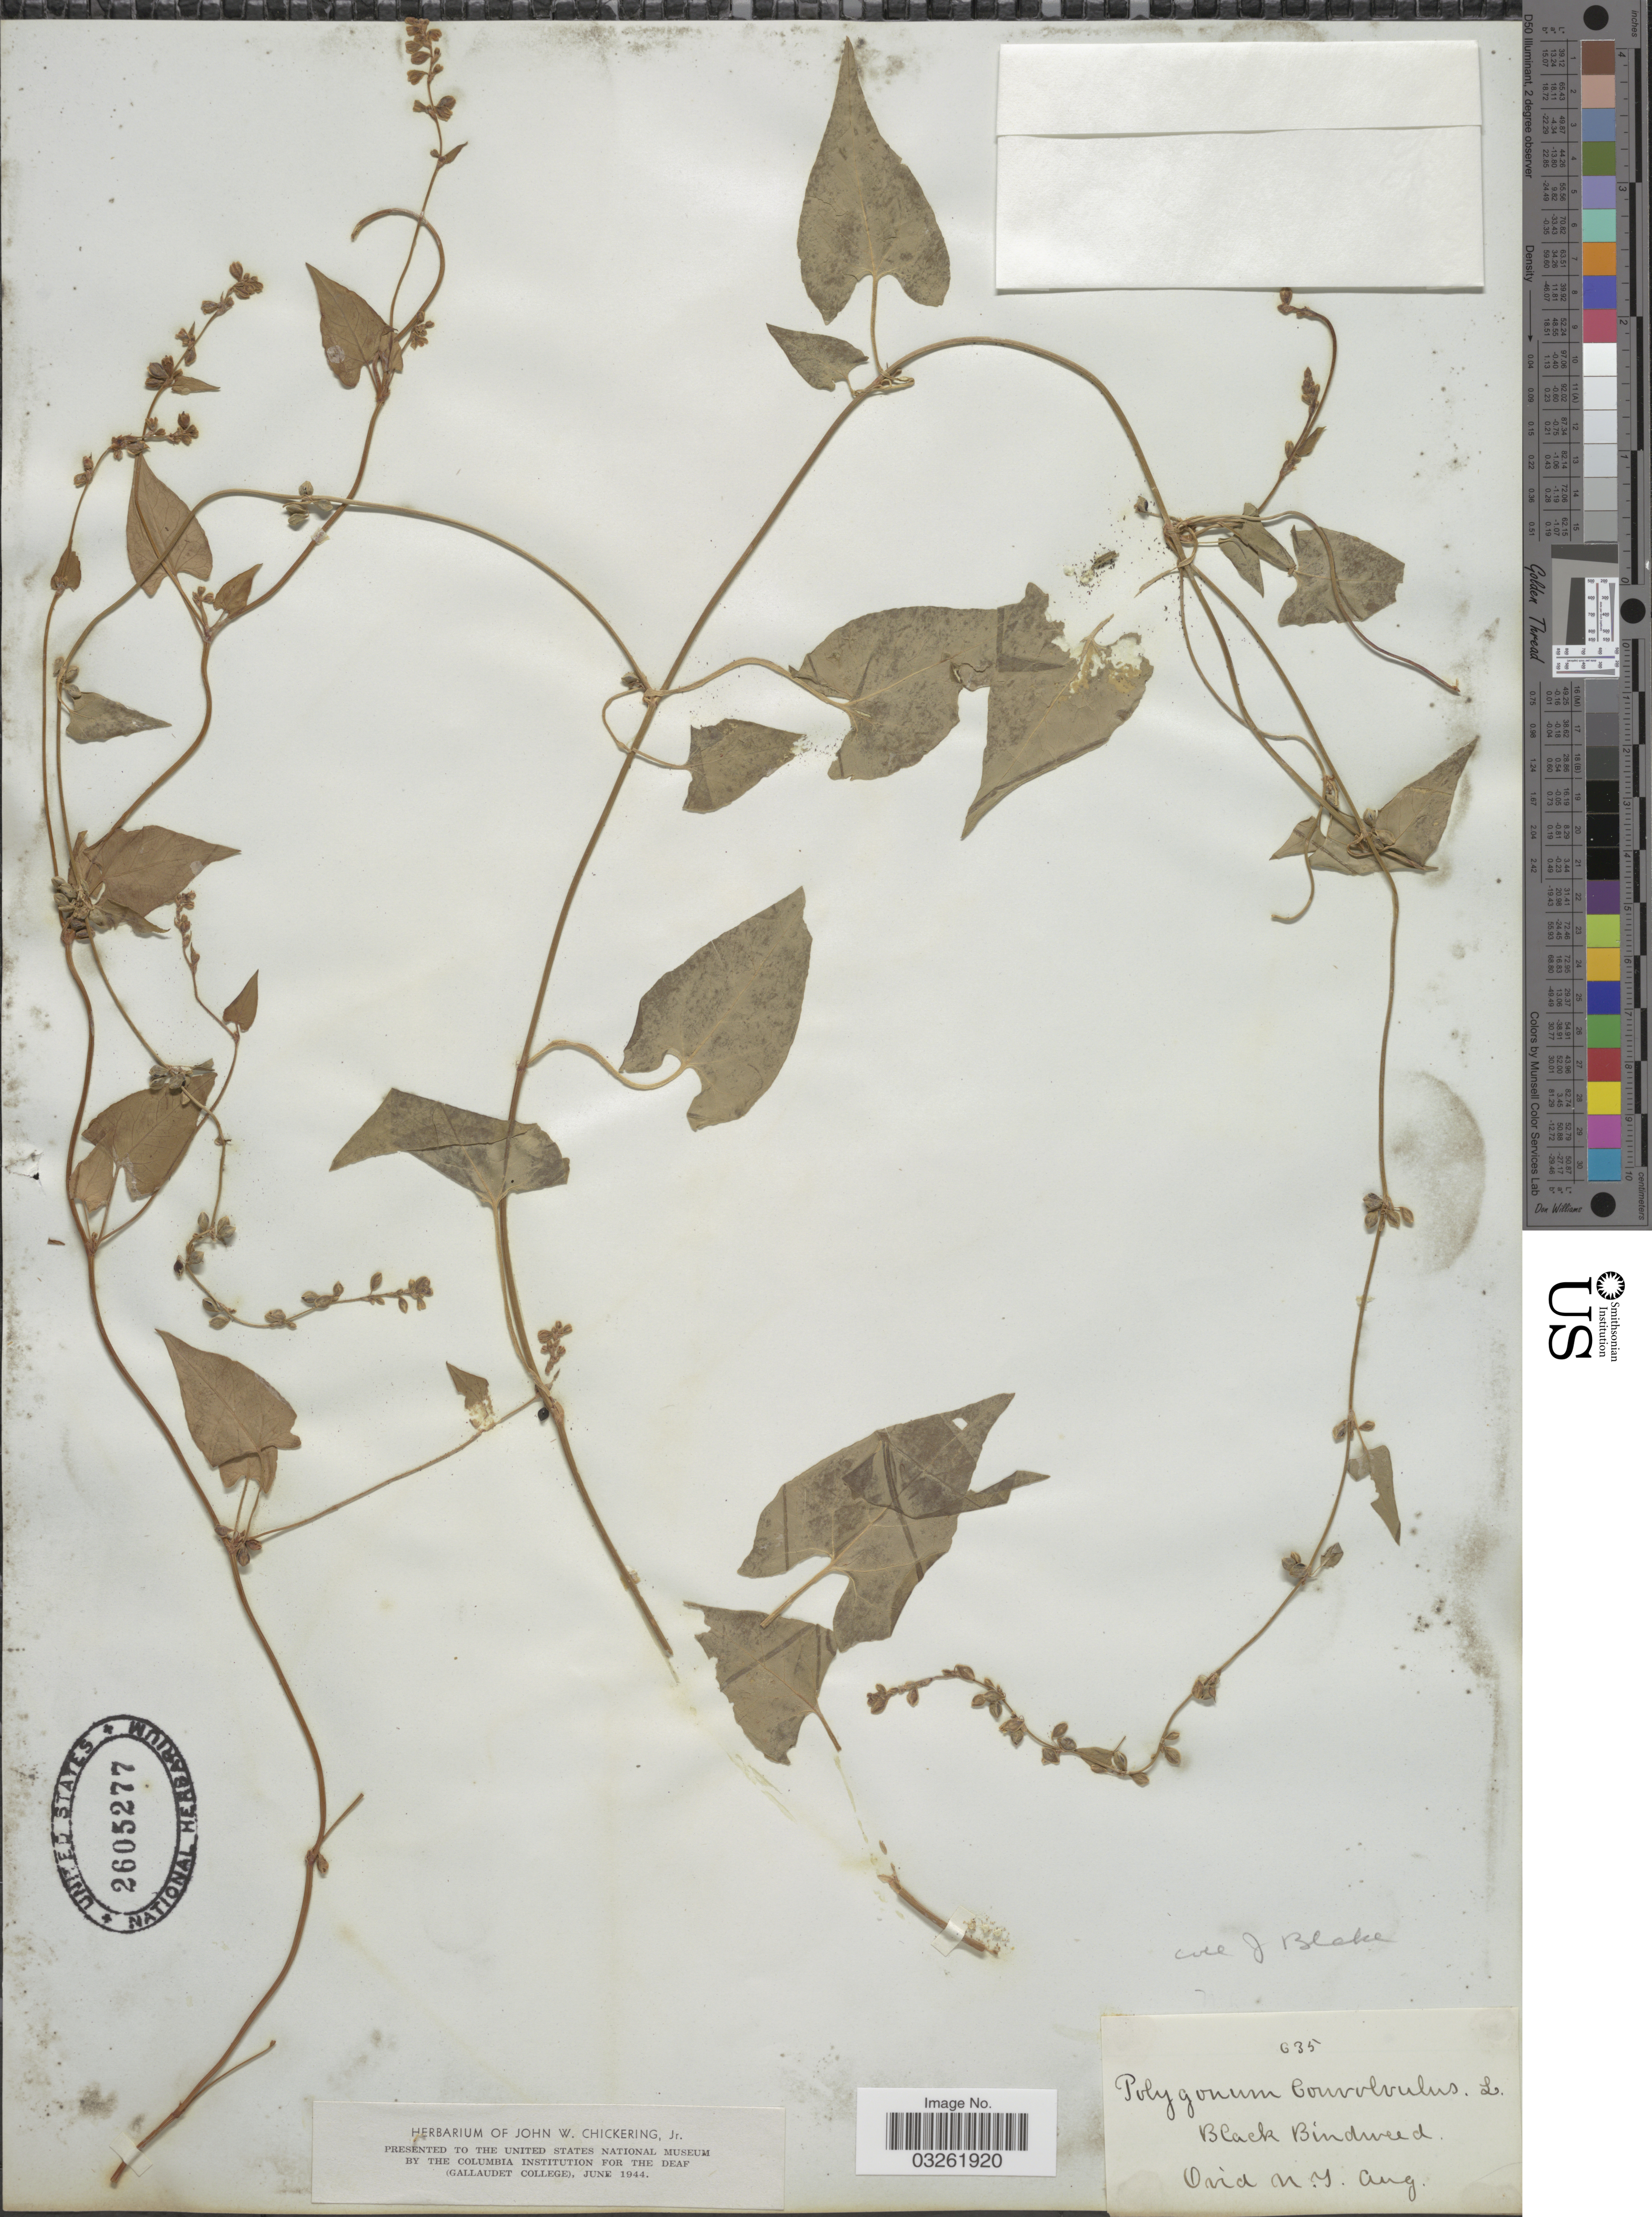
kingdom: Plantae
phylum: Tracheophyta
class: Magnoliopsida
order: Caryophyllales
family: Polygonaceae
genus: Fallopia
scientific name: Fallopia convolvulus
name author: (L.) Á. Löve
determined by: Strong, M. T., (US), Smithsonian Institution - National Museum of Natural History (UNITED STATES)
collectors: J. Blake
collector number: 635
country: United States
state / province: New York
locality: Black Bindweed. Ovid.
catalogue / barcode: US 2605277